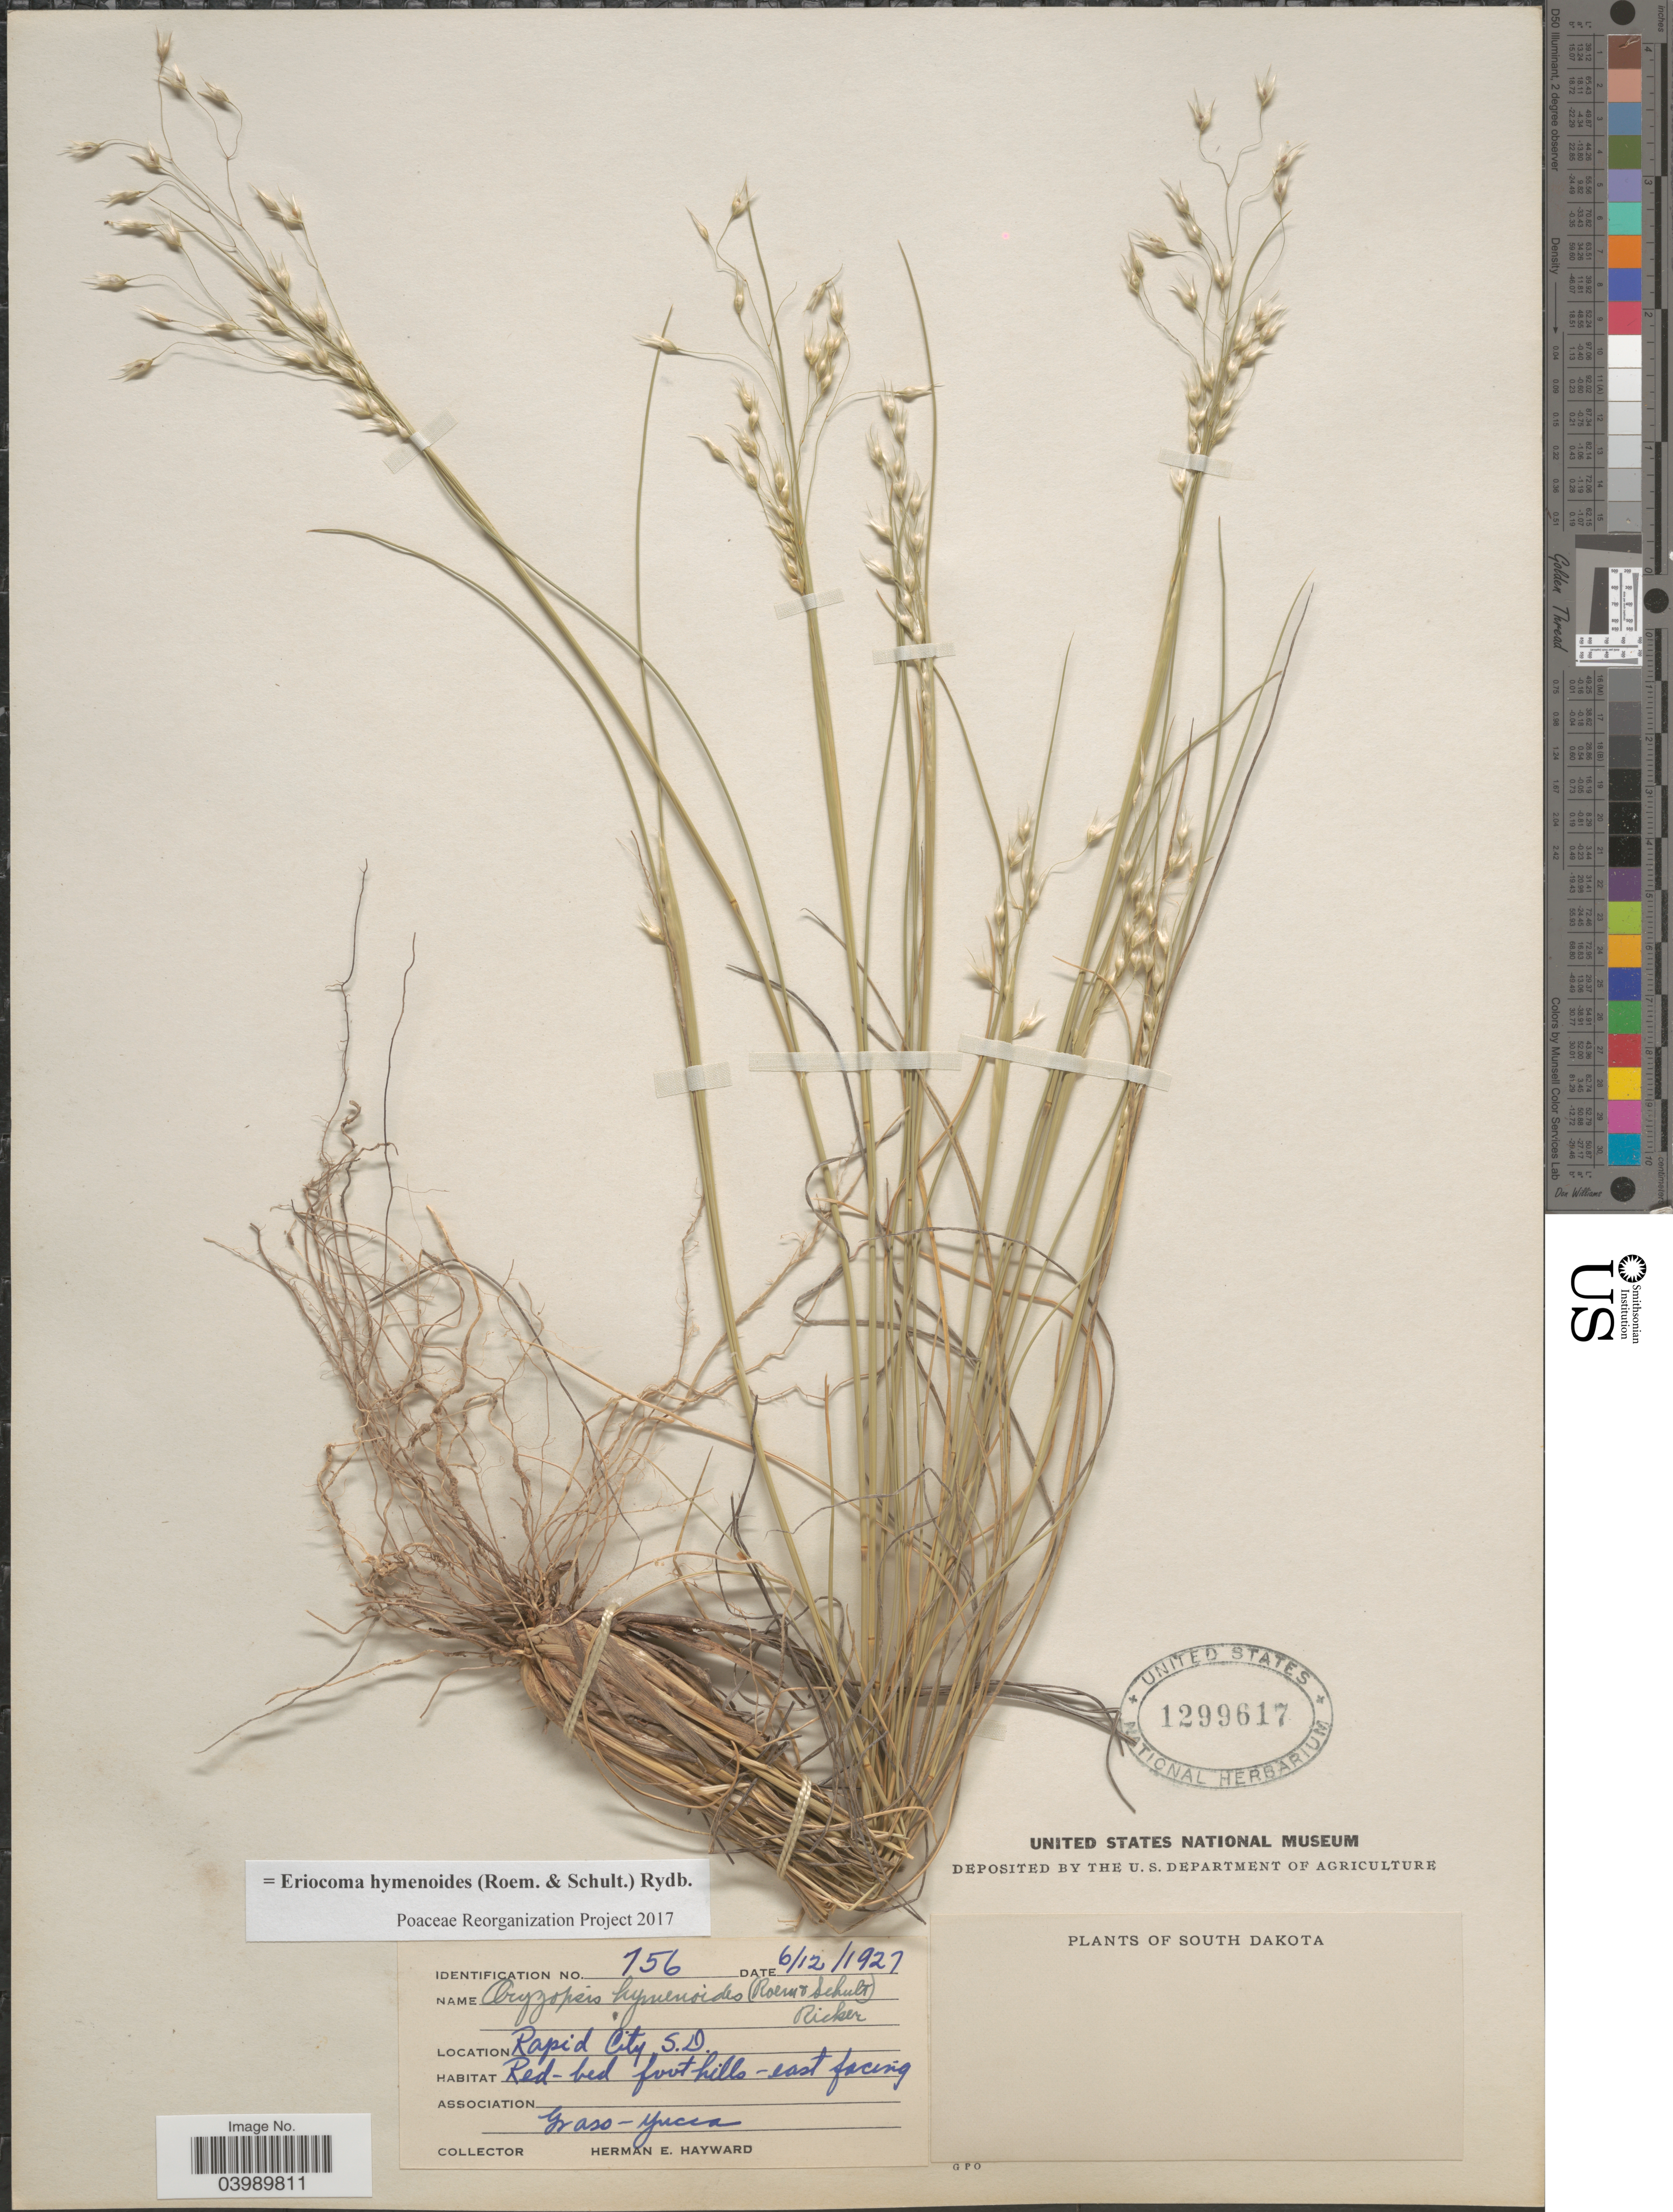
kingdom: Plantae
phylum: Tracheophyta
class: Liliopsida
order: Poales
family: Poaceae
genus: Eriocoma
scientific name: Eriocoma hymenoides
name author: (Roem. & Schult.) Rydb.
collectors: H. Hayward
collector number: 756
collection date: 1927-06-12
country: United States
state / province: South Dakota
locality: Rapid City. Red-bed foothills - east facing.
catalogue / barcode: US 1299617